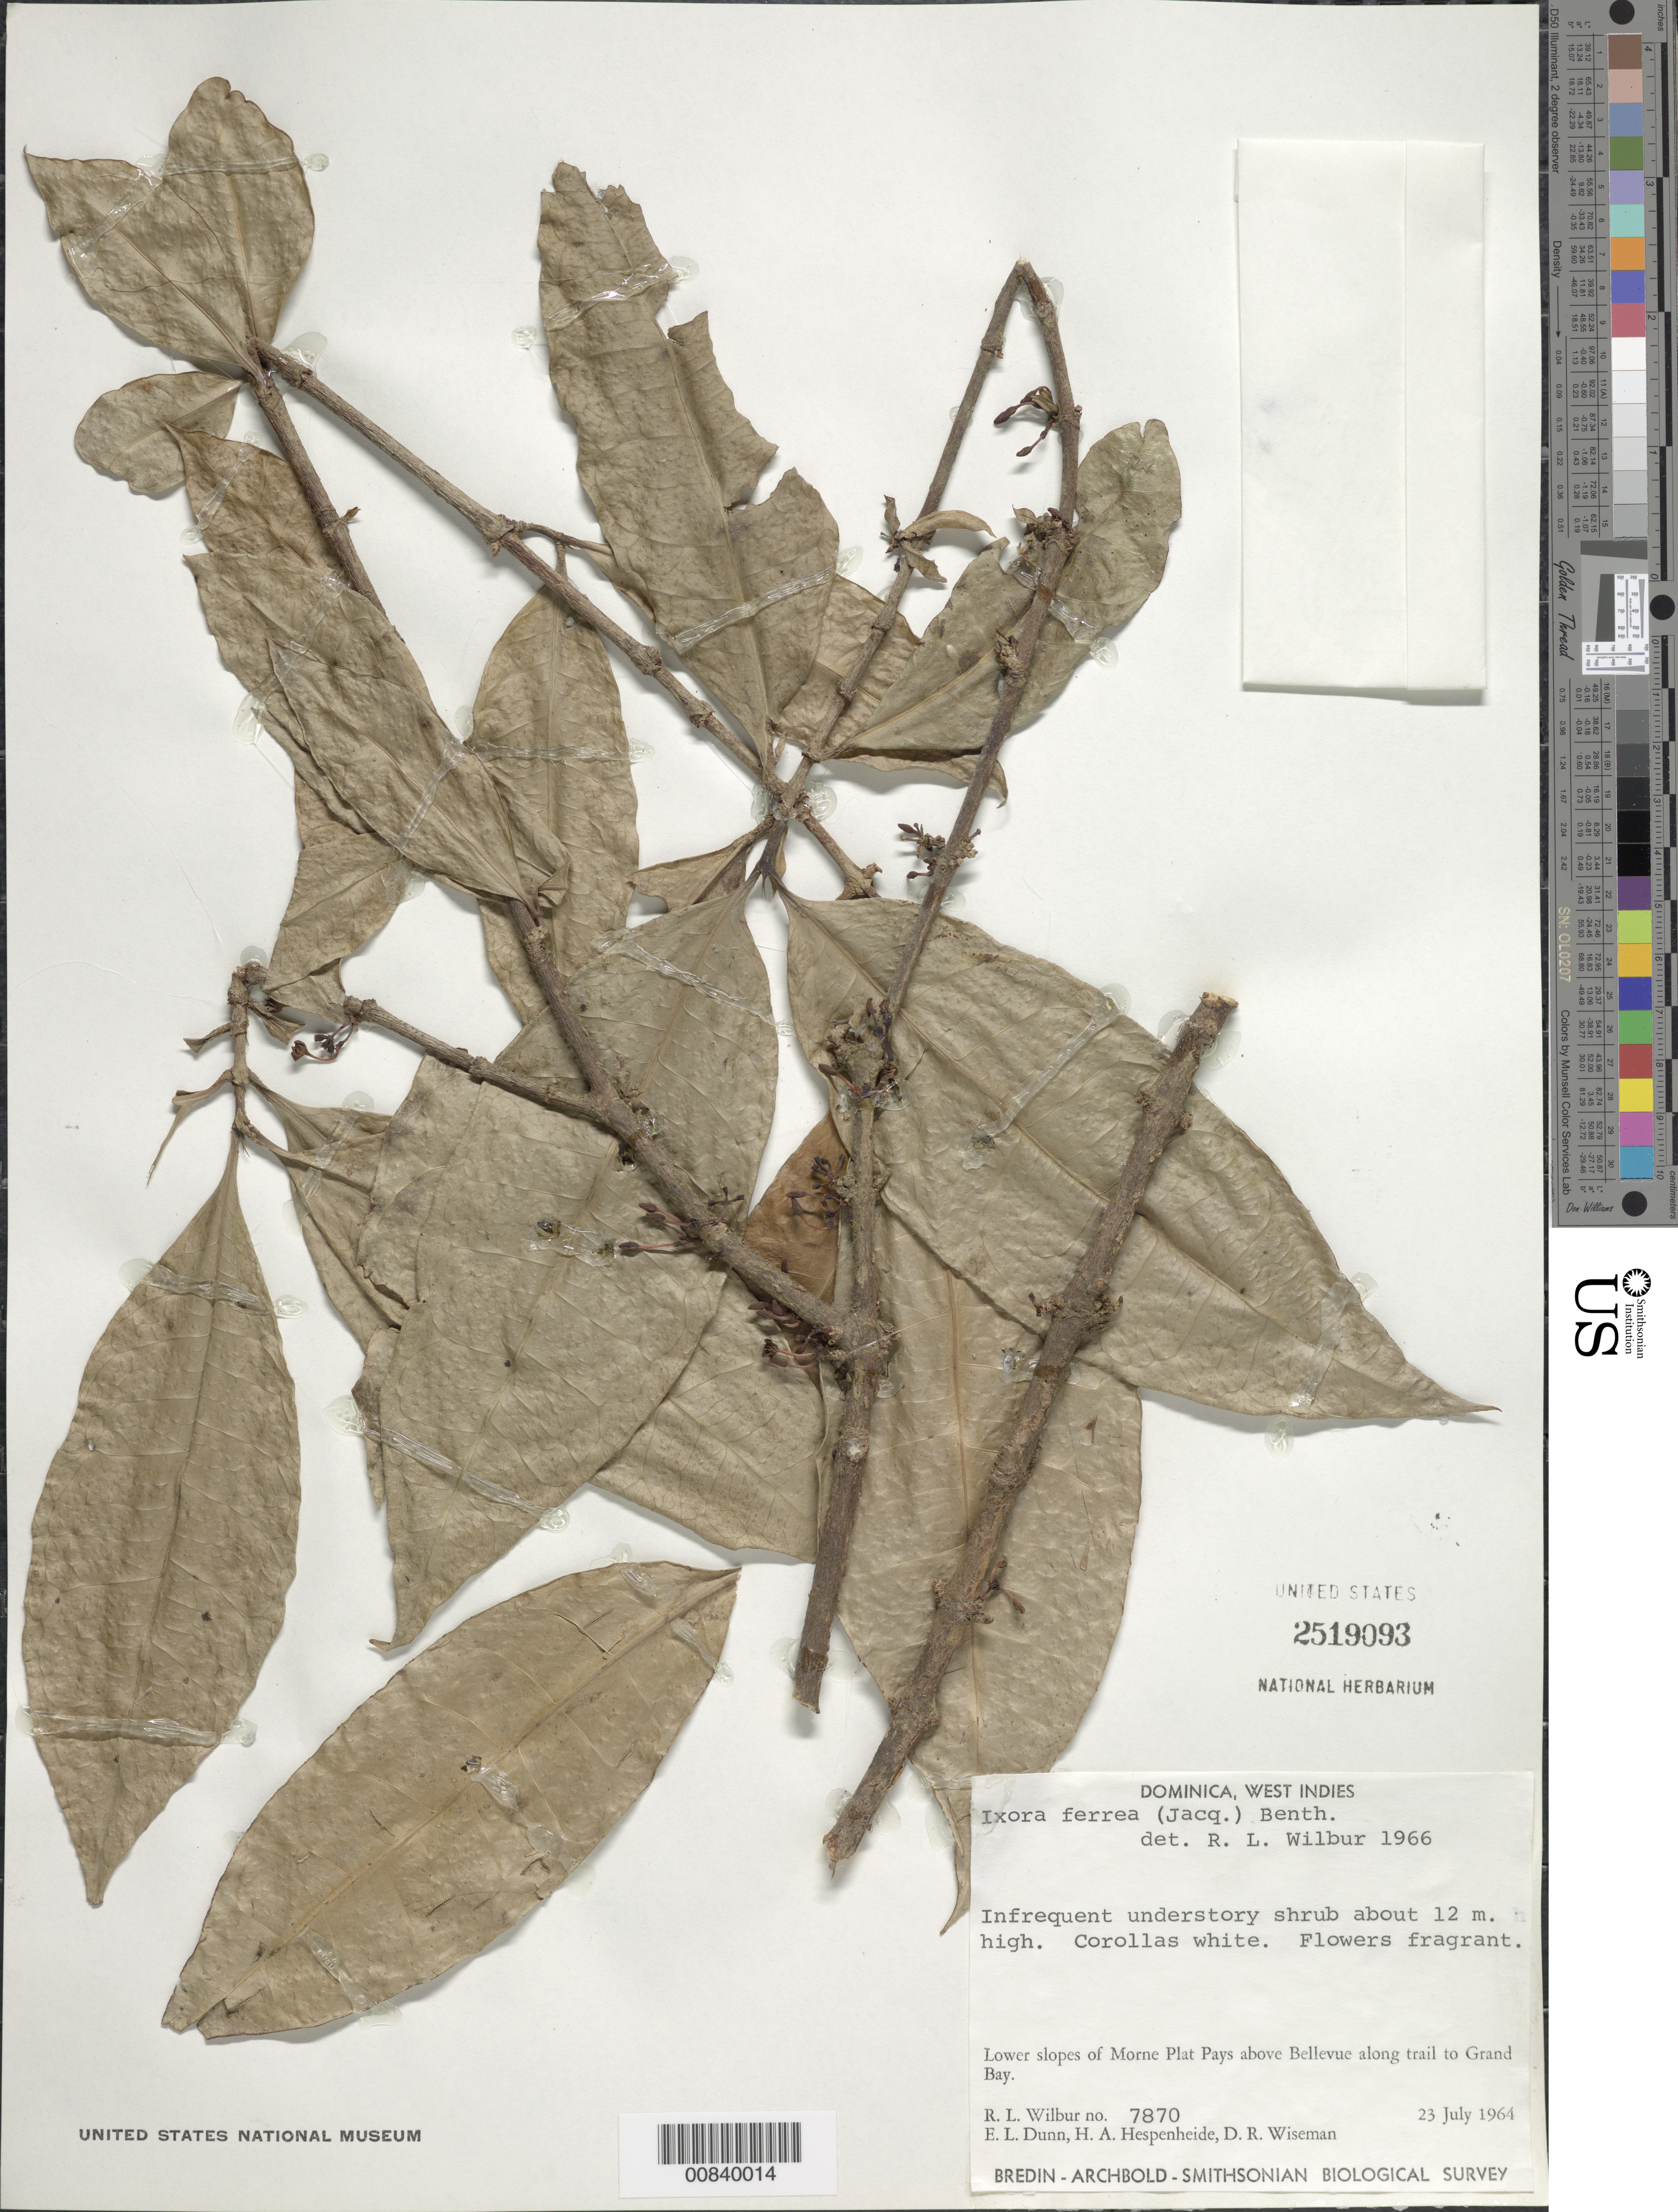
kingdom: Plantae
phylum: Tracheophyta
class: Magnoliopsida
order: Gentianales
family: Rubiaceae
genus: Ixora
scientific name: Ixora ferrea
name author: (Jacq.) Benth.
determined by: Wilbur, R. L.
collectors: R. L. Wilbur, E. Dunn, H. A. Hespenheide & D. R. Wiseman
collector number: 7870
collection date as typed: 23 Jul 1964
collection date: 1964-07-23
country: Dominica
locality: Lower slopes of Morne Pays, above Bellevue, along trail to Grand Bay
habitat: Understory of forest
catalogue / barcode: US 2519093